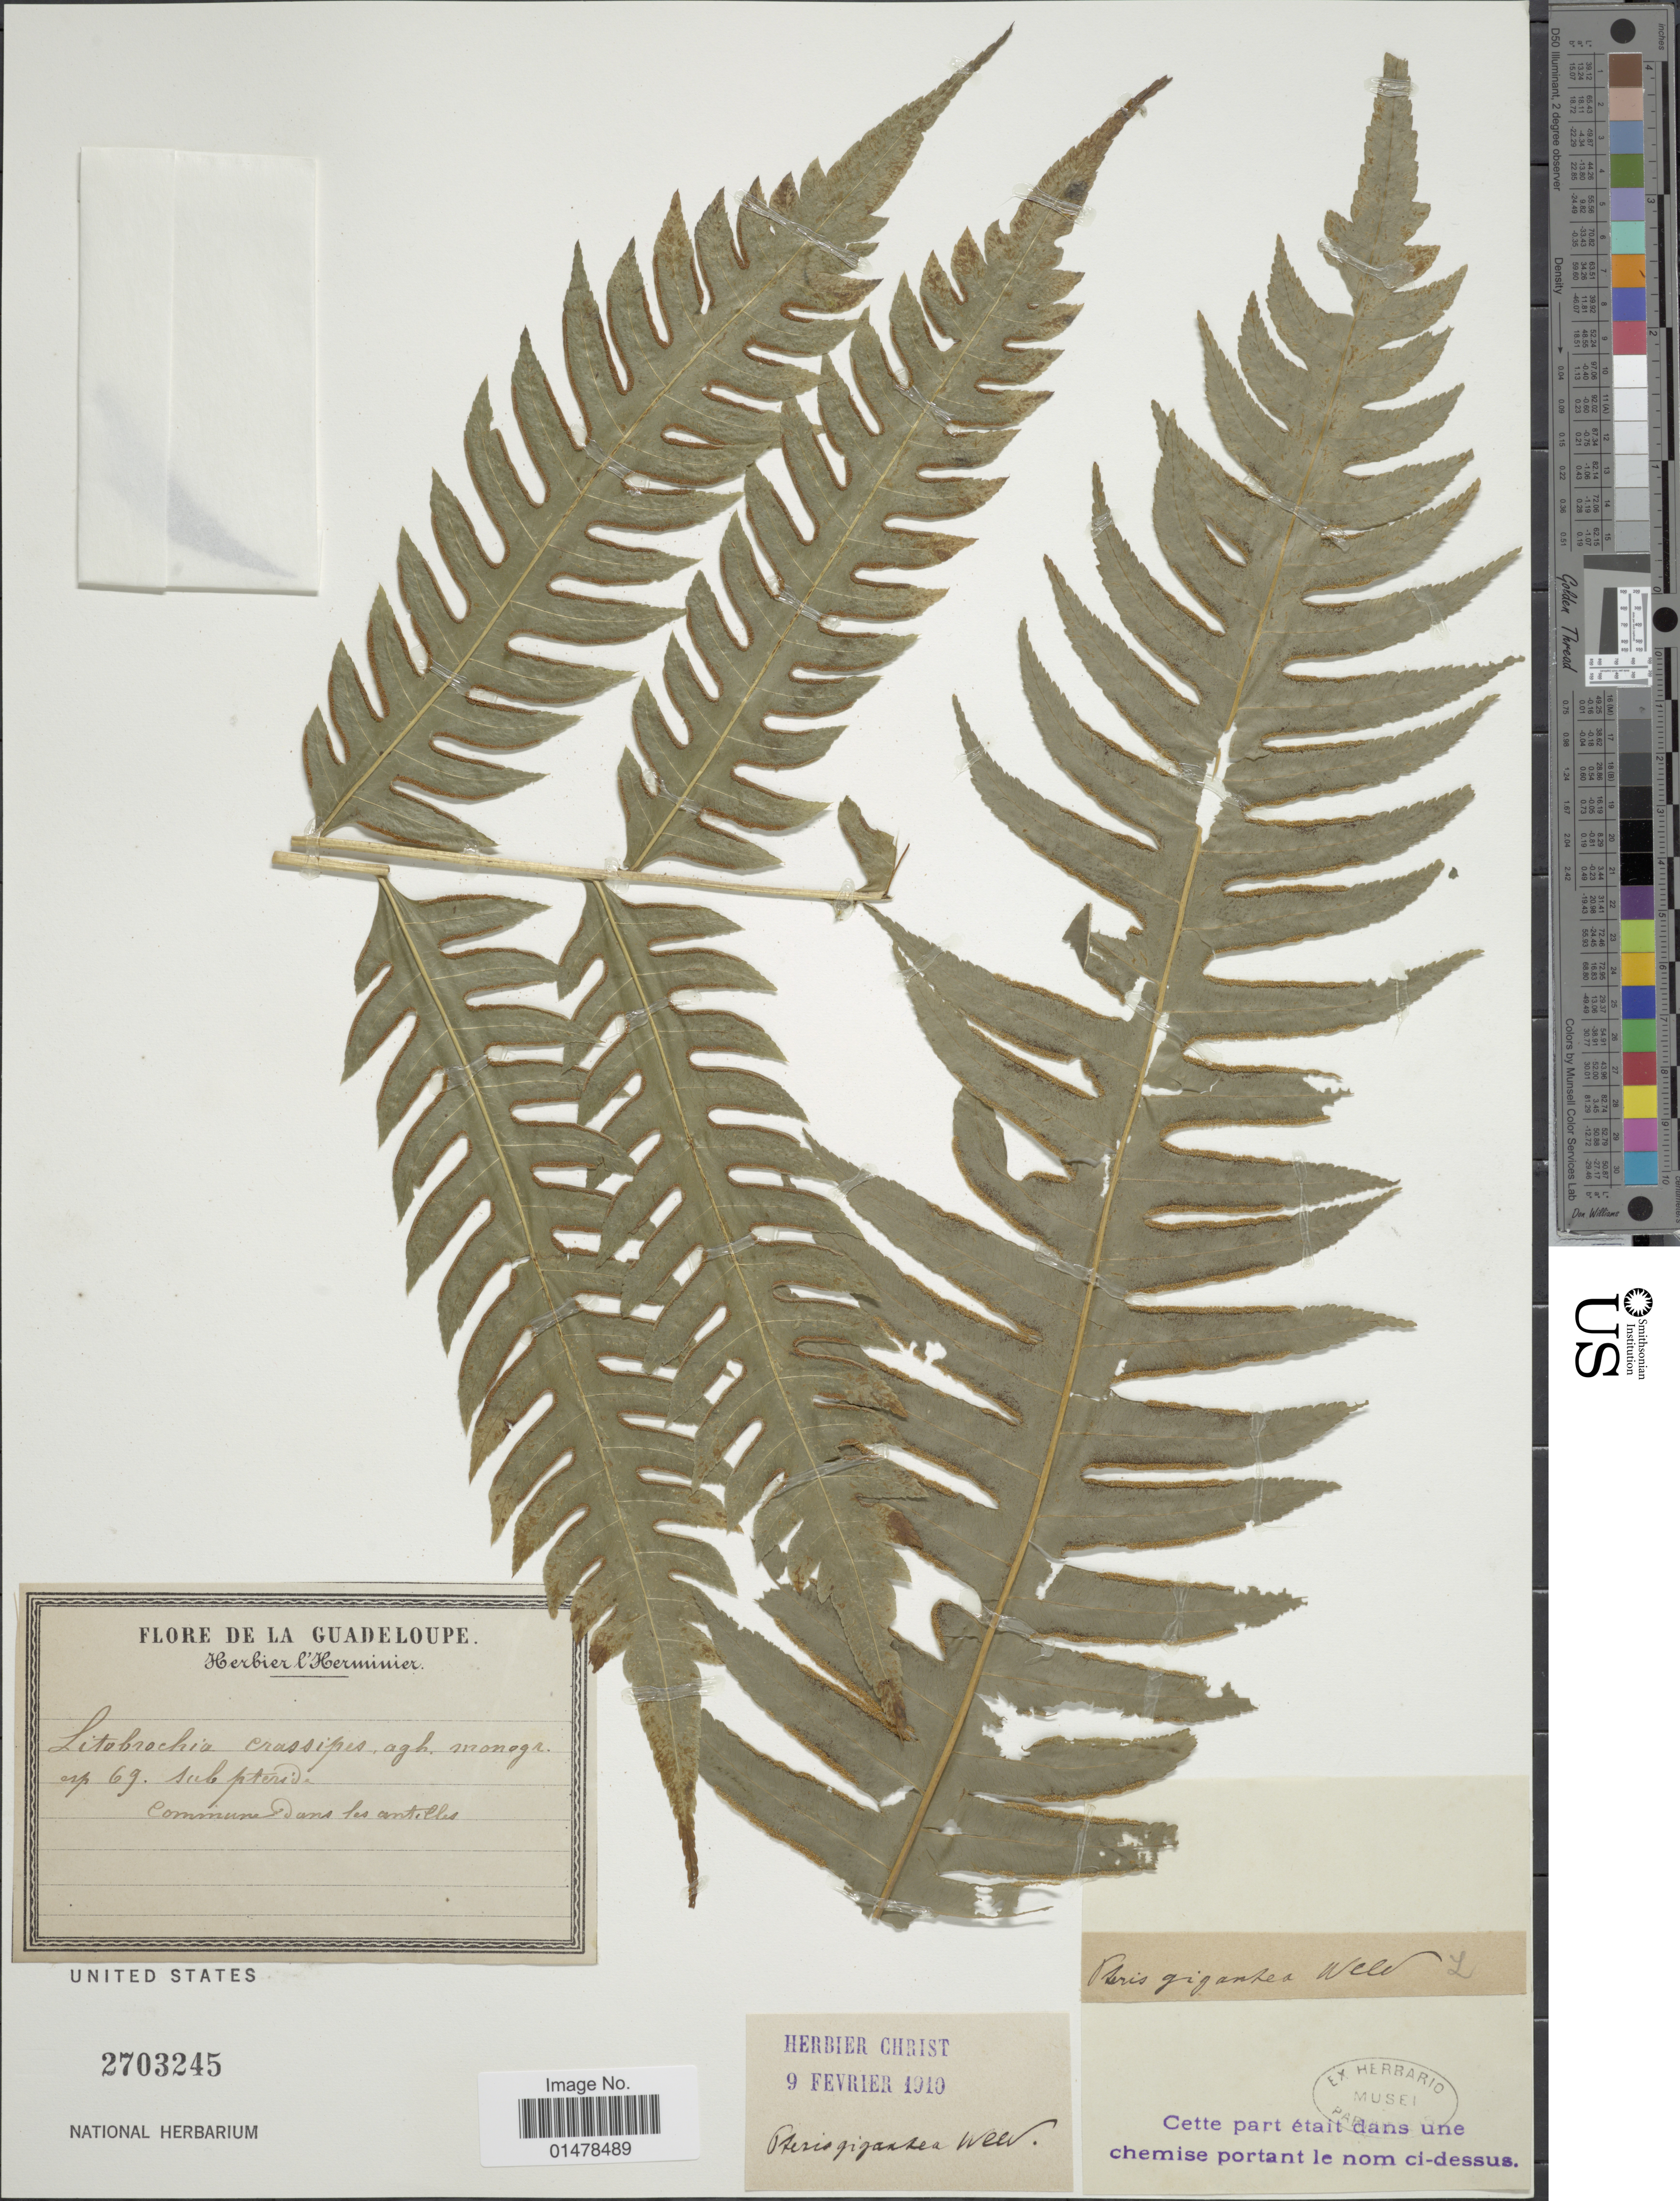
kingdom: Plantae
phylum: Tracheophyta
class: Polypodiopsida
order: Polypodiales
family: Pteridaceae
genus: Pteris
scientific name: Pteris arborea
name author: L.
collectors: ex herb. l'Herminier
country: Guadeloupe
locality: Commun dans les antilles [interpreted]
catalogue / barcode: US 2703245